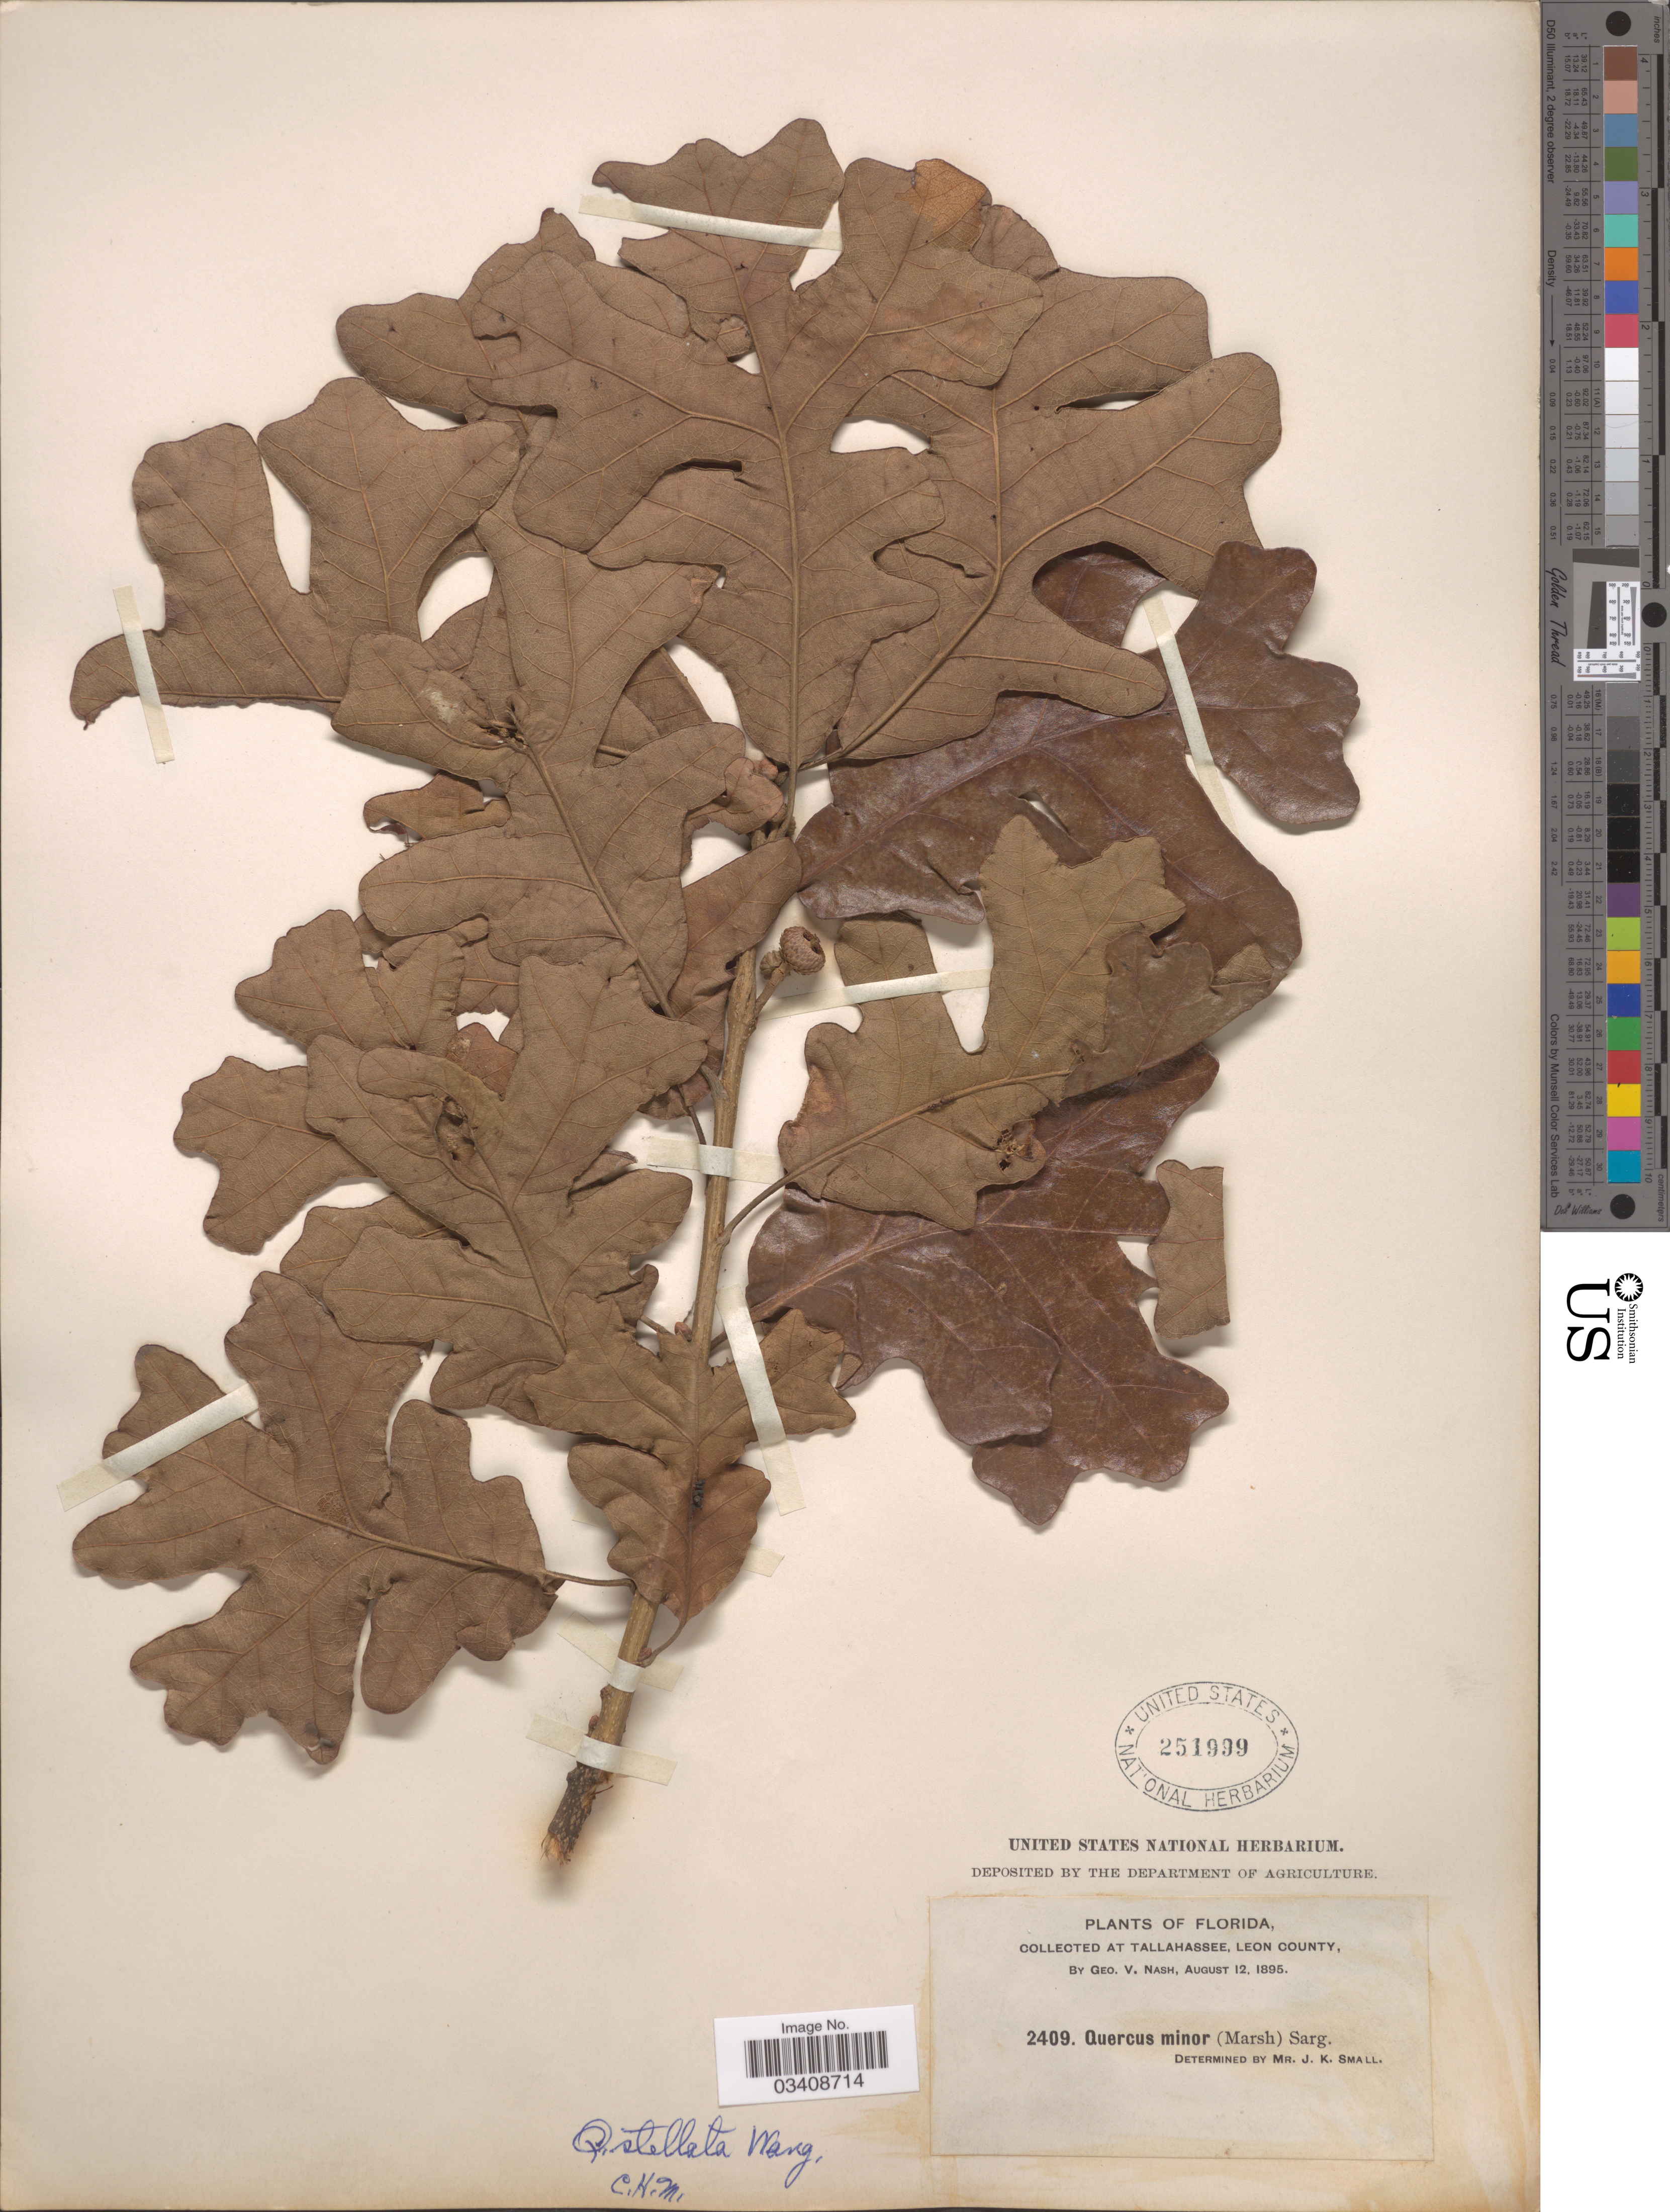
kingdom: Plantae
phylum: Tracheophyta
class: Magnoliopsida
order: Fagales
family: Fagaceae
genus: Quercus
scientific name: Quercus stellata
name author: Wangenh.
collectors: G. V. Nash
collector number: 2409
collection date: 1895-08-12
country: United States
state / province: Florida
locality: Tallahassee, Leon County.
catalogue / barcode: US 251999